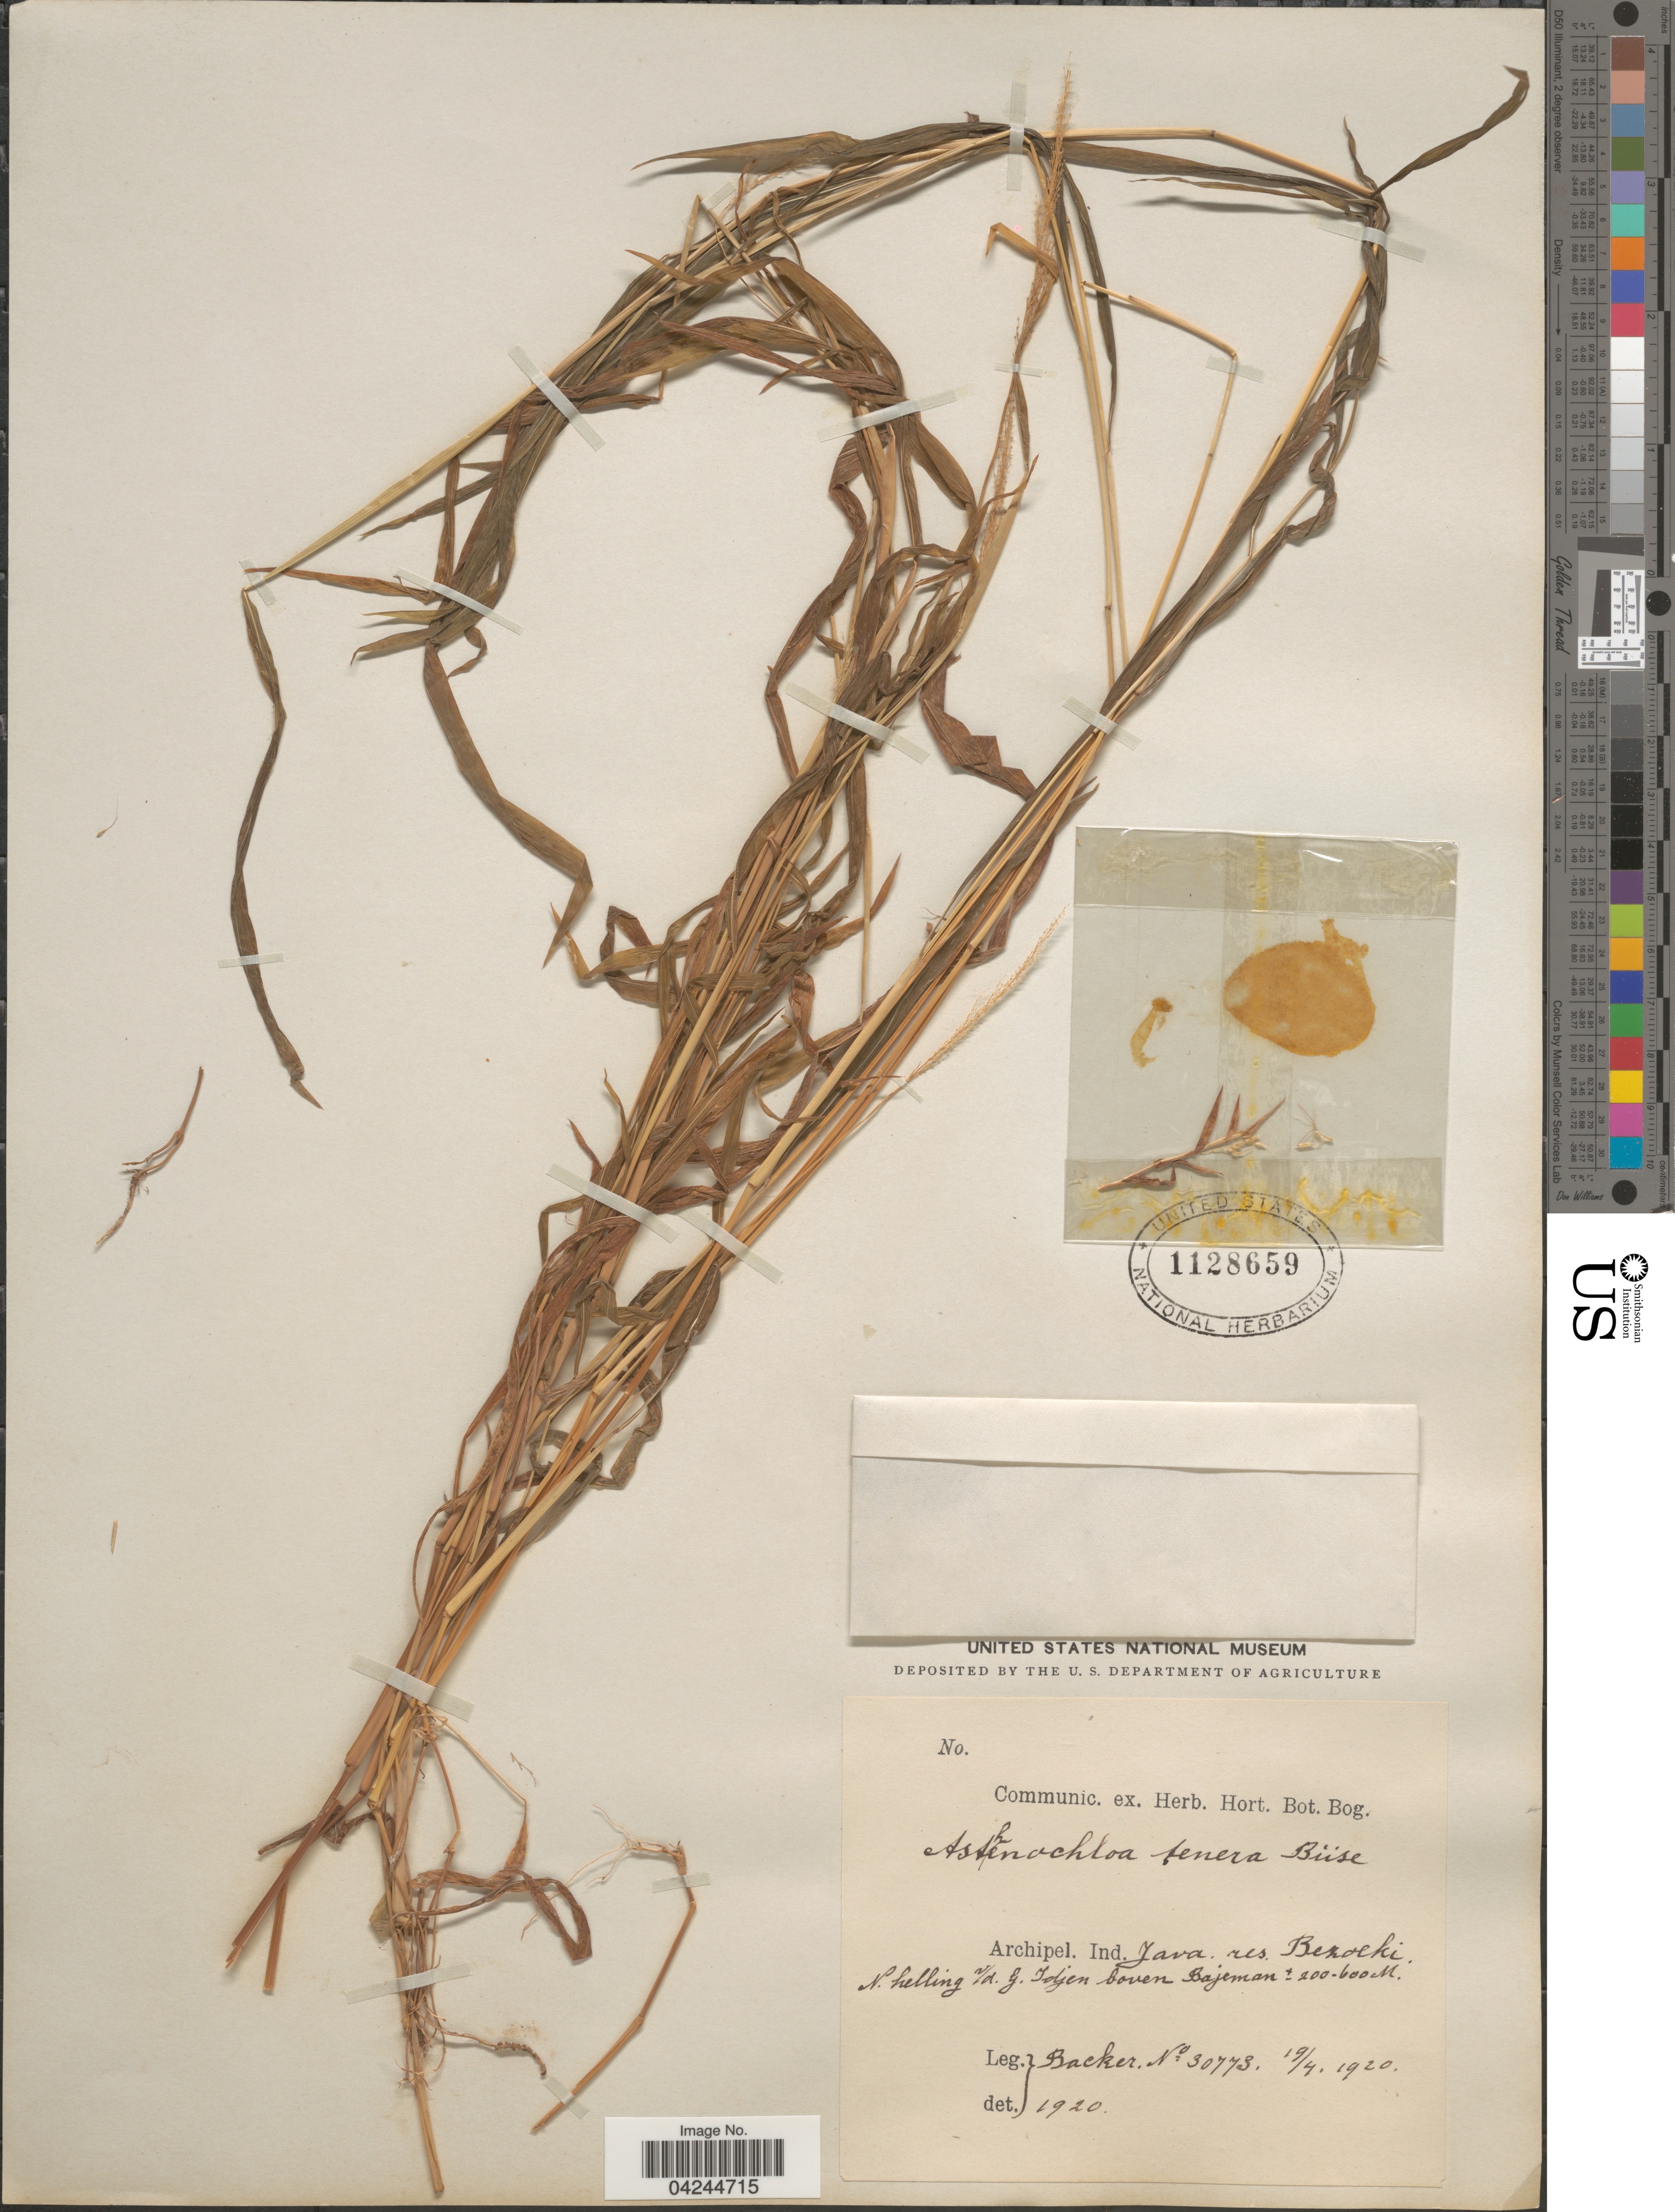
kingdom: Plantae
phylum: Tracheophyta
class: Liliopsida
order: Poales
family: Poaceae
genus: Asthenochloa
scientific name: Asthenochloa tenera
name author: Büse in Miq.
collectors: Backer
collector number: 30773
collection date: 1920-04-19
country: Indonesia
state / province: Java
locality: Archipel. Ind. Java. res. Bezoeki. N. helling v/d. G. Idjen boven Bajemon.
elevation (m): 200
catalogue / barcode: US 1128659